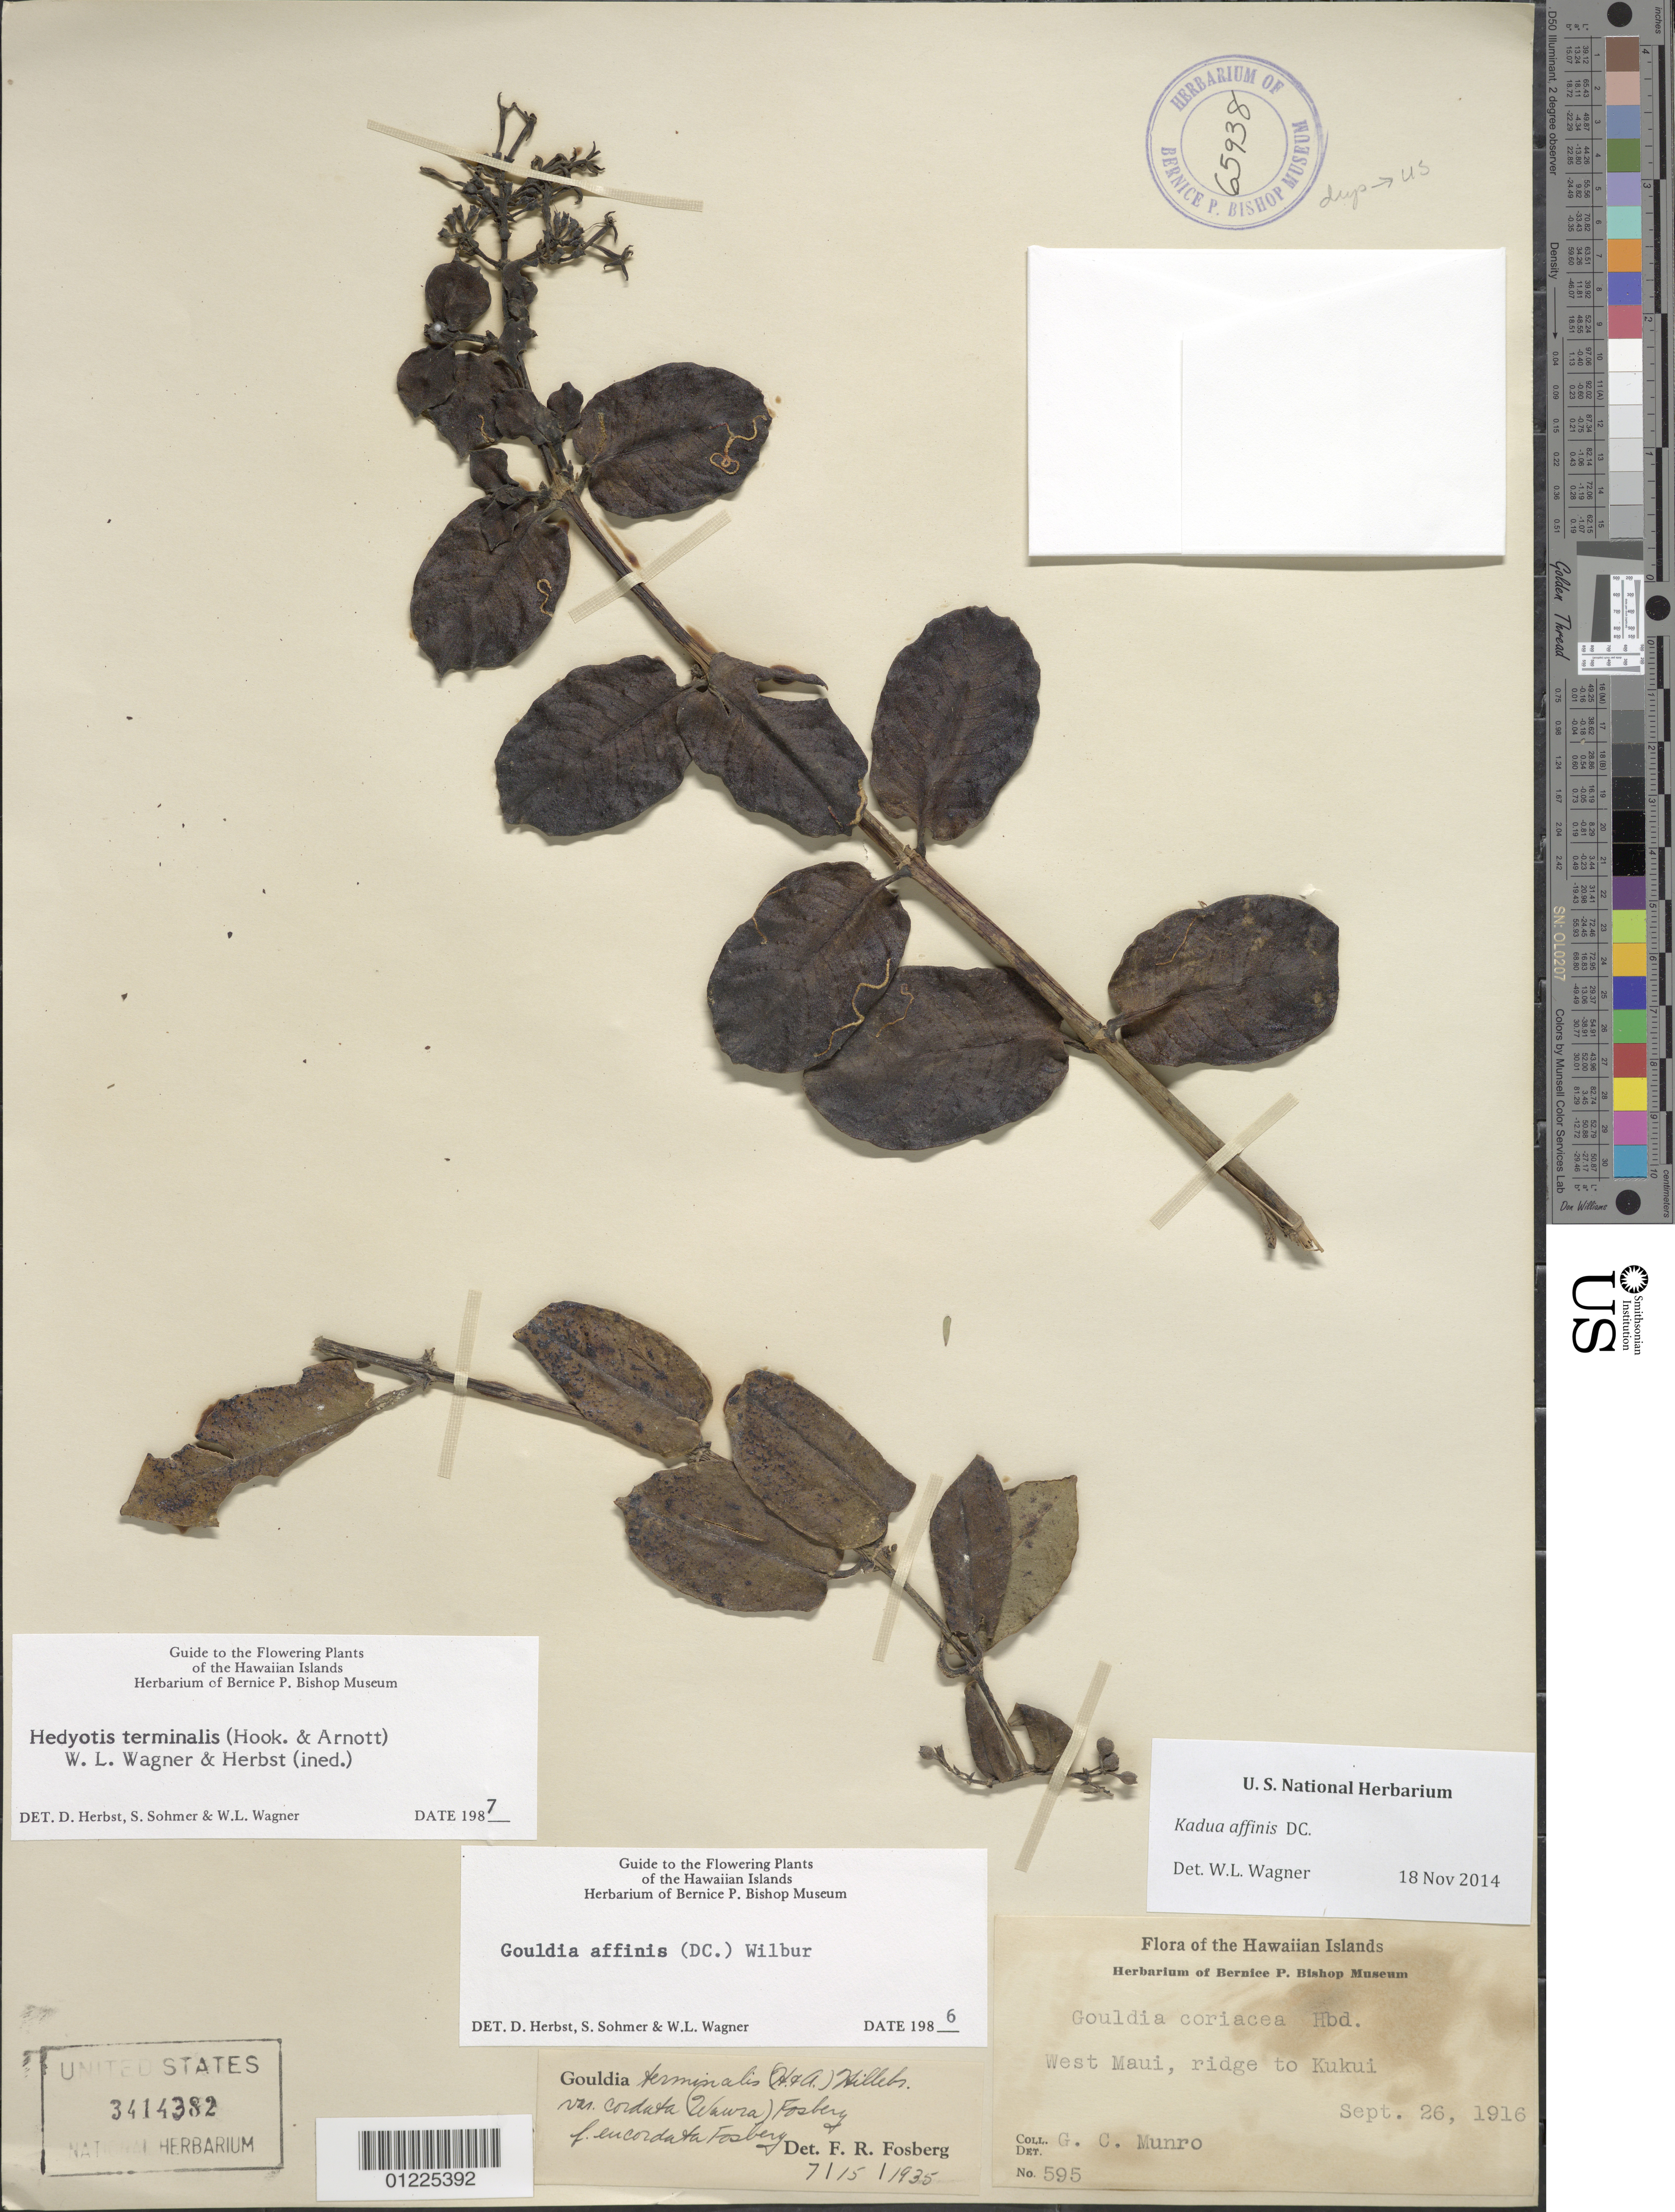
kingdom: Plantae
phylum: Tracheophyta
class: Magnoliopsida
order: Gentianales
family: Rubiaceae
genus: Kadua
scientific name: Kadua affinis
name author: DC.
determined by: Wagner, W. L., (BOT), Smithsonian Institution - National Museum of Natural History (UNITED STATES)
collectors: G. C. Munro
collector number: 595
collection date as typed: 26 Sep 1916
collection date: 1916-09-26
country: United States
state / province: Hawaii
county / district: Maui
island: Maui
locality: Ridge leading to Puu Kukui, W. Maui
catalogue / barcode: US 3414382